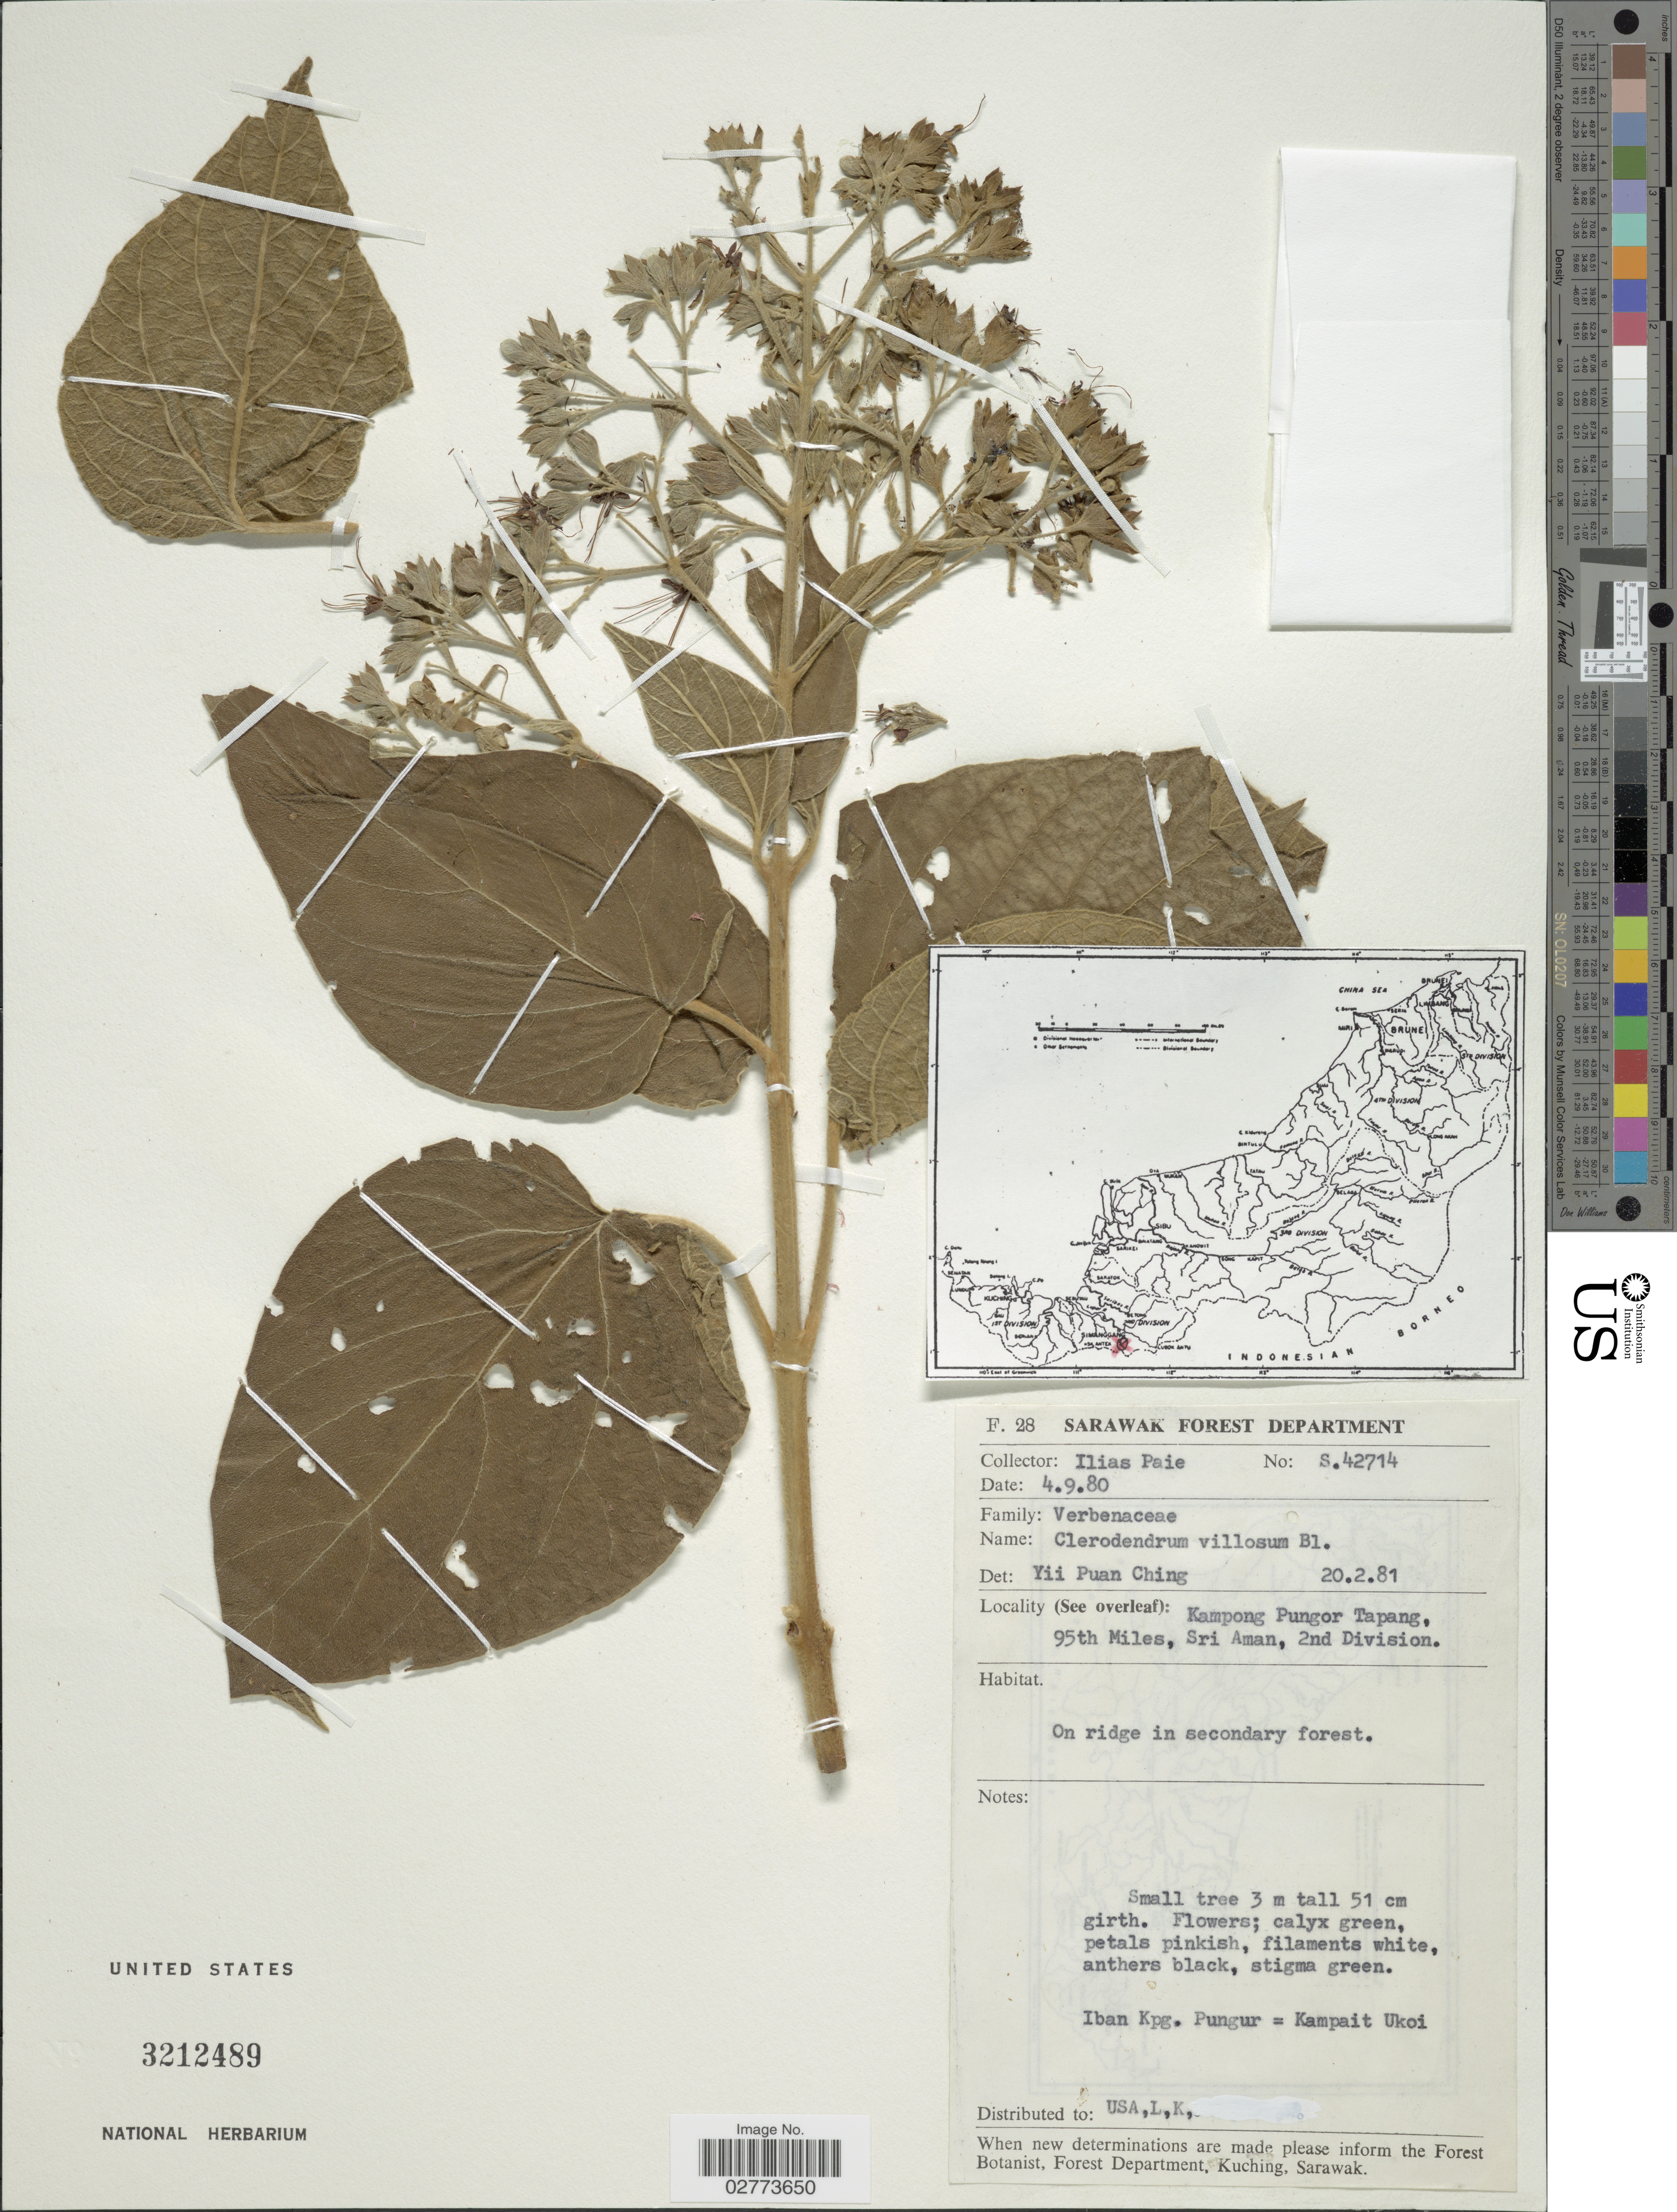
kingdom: Plantae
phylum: Tracheophyta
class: Magnoliopsida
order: Lamiales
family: Lamiaceae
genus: Clerodendrum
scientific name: Clerodendrum villosum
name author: Blume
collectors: I. bin Paie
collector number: S. 42714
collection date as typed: Transcribed d/m/y: 4/9/80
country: Malaysia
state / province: Sarawak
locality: Kampong Pungor Tapang, 95th Miles, Sri Aman, 2nd Division.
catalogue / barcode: US 3212489